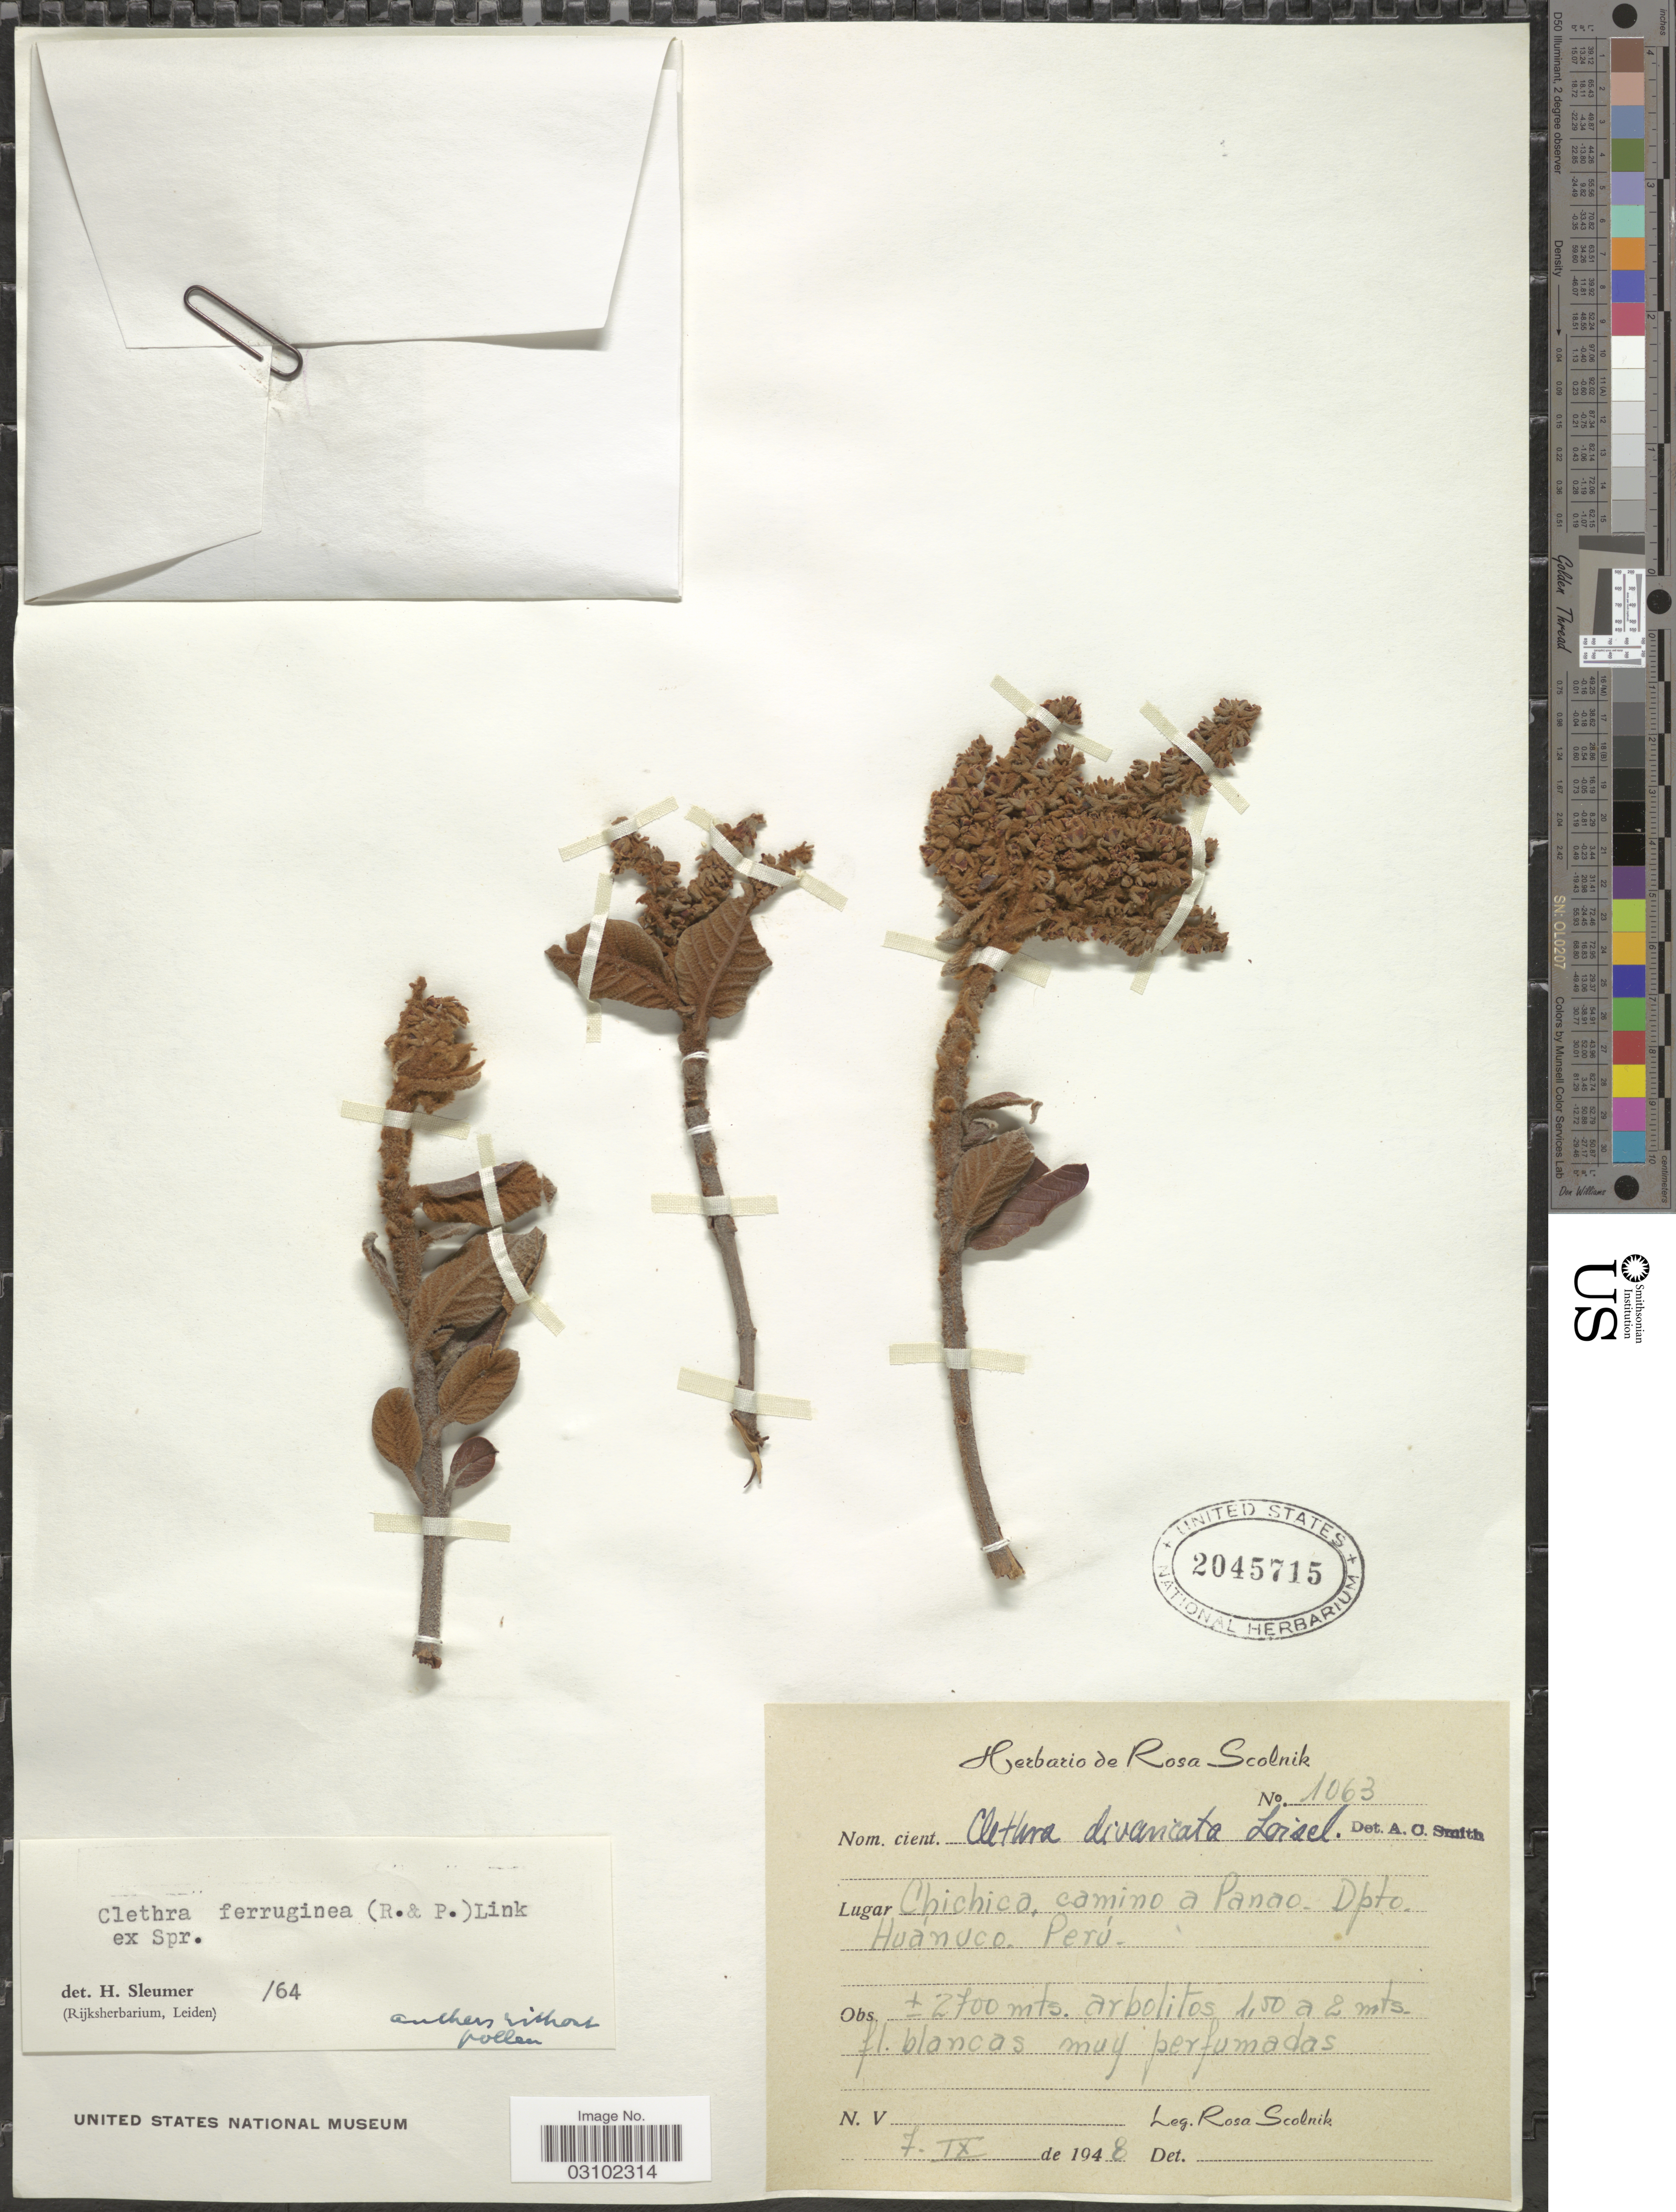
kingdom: Plantae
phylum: Tracheophyta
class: Magnoliopsida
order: Ericales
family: Clethraceae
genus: Clethra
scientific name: Clethra ferruginea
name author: (Ruiz & Pav.) Link ex Spreng.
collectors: R. Scolnik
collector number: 1063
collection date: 1948-09-07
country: Peru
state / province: Huánuco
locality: Chichica, camino a Panao. Dpto. Huánuco.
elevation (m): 2700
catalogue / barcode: US 2045715